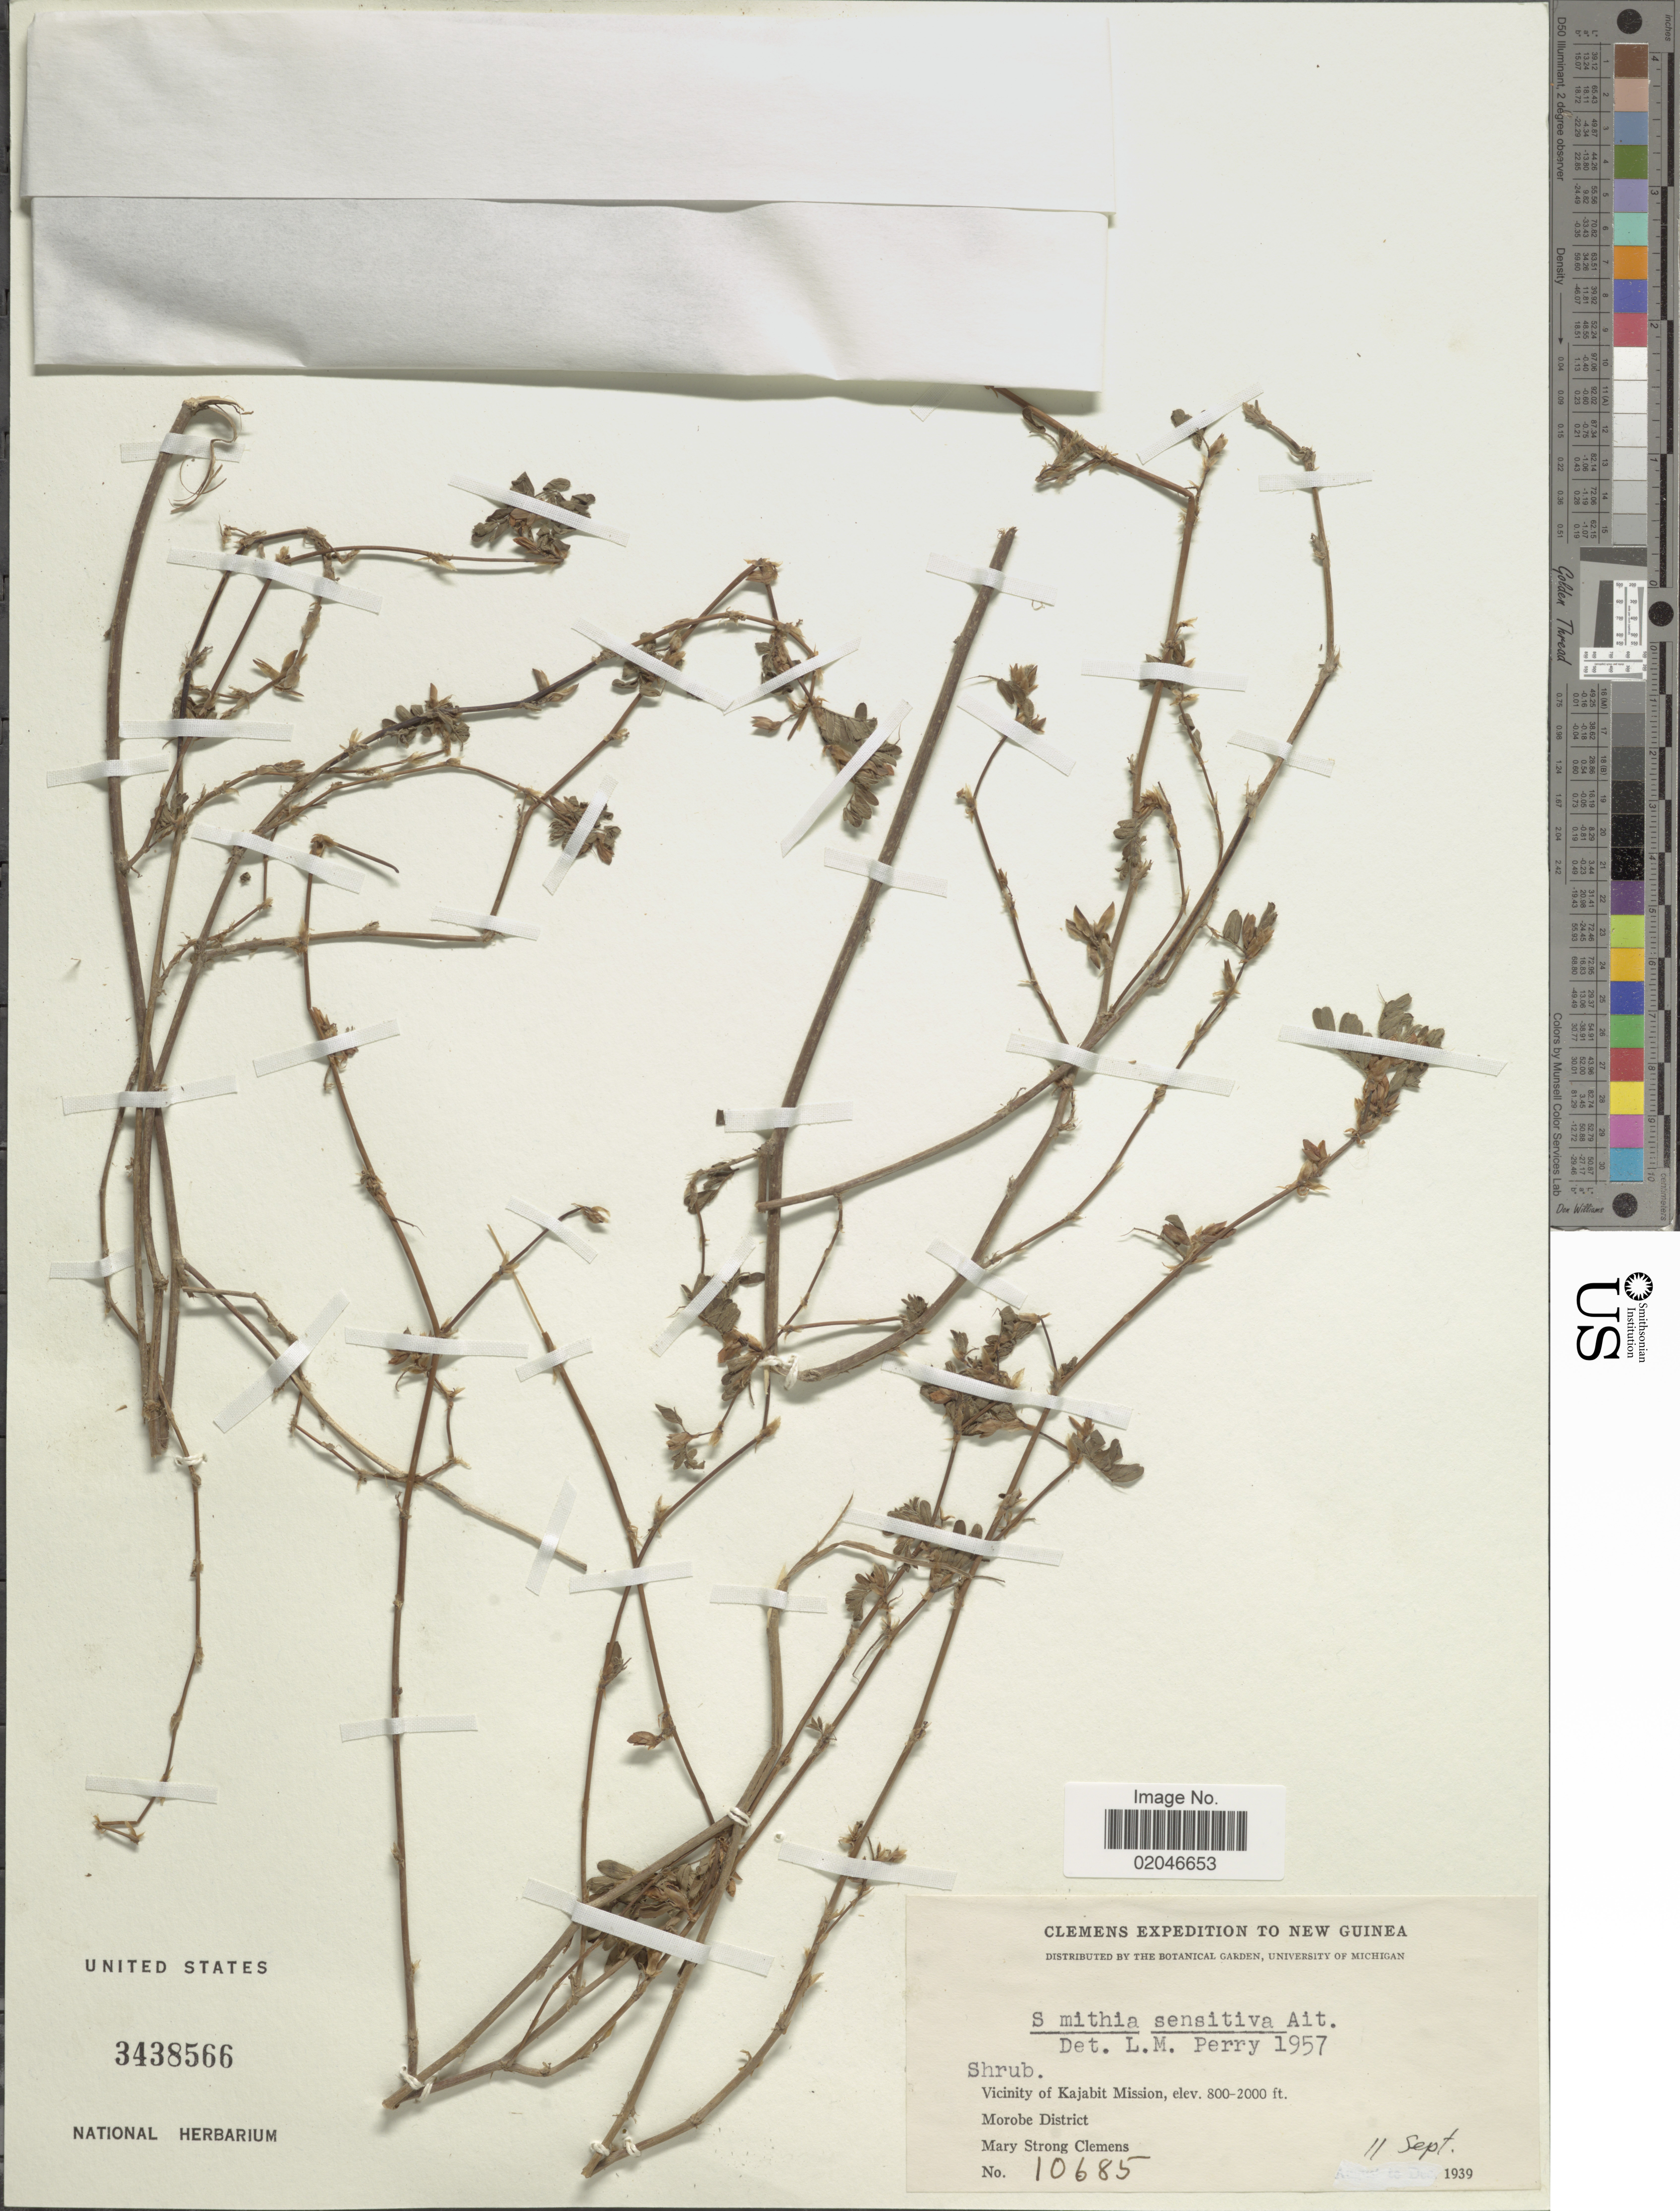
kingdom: Plantae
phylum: Tracheophyta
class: Magnoliopsida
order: Fabales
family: Fabaceae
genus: Smithia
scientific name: Smithia sensitiva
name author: Aiton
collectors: M. S. Clemens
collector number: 10685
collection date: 1939-09-11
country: Papua New Guinea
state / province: Morobe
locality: Vicinoty of Kajabit Mission, Morobe District, New Guinea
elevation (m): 244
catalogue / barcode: US 3438566